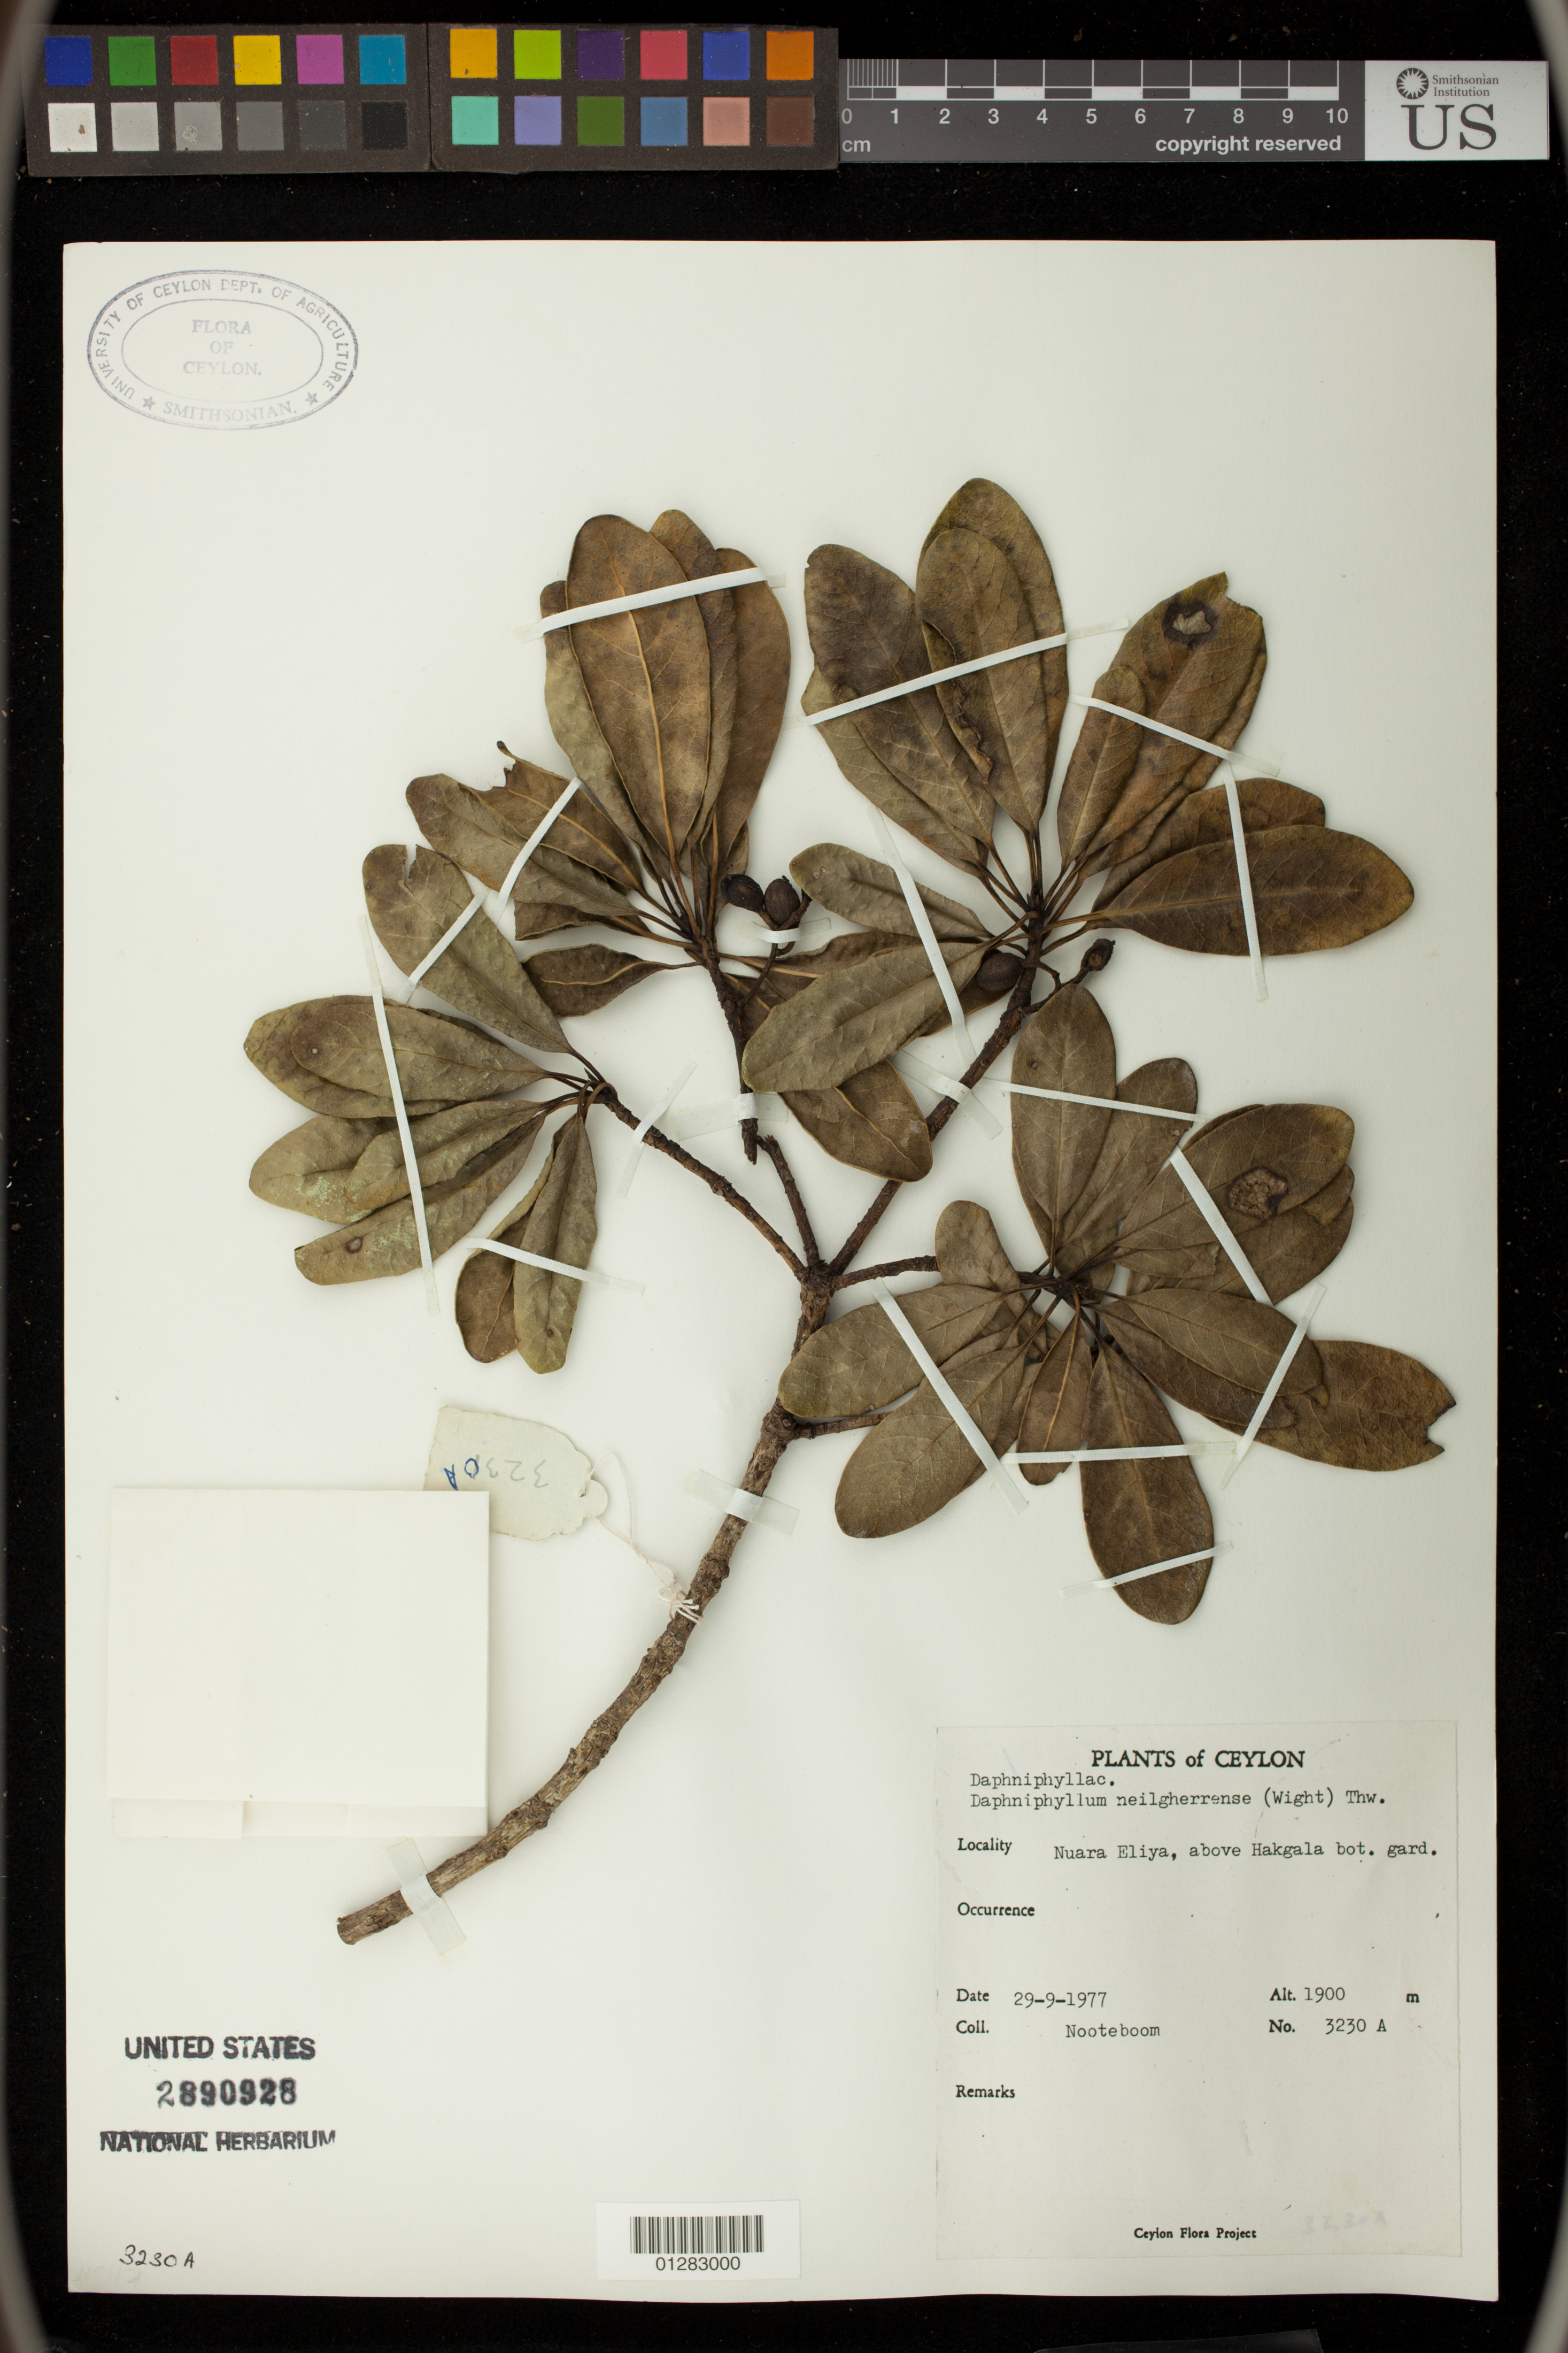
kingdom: Plantae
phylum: Tracheophyta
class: Magnoliopsida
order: Saxifragales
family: Daphniphyllaceae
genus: Daphniphyllum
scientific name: Daphniphyllum glaucescens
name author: Blume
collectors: Nooteboom, --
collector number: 3230A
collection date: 1977-09-29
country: Sri Lanka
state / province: Central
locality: Nuara Eliya, above Hakgala botanical gardens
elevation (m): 579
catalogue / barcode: US 2890928